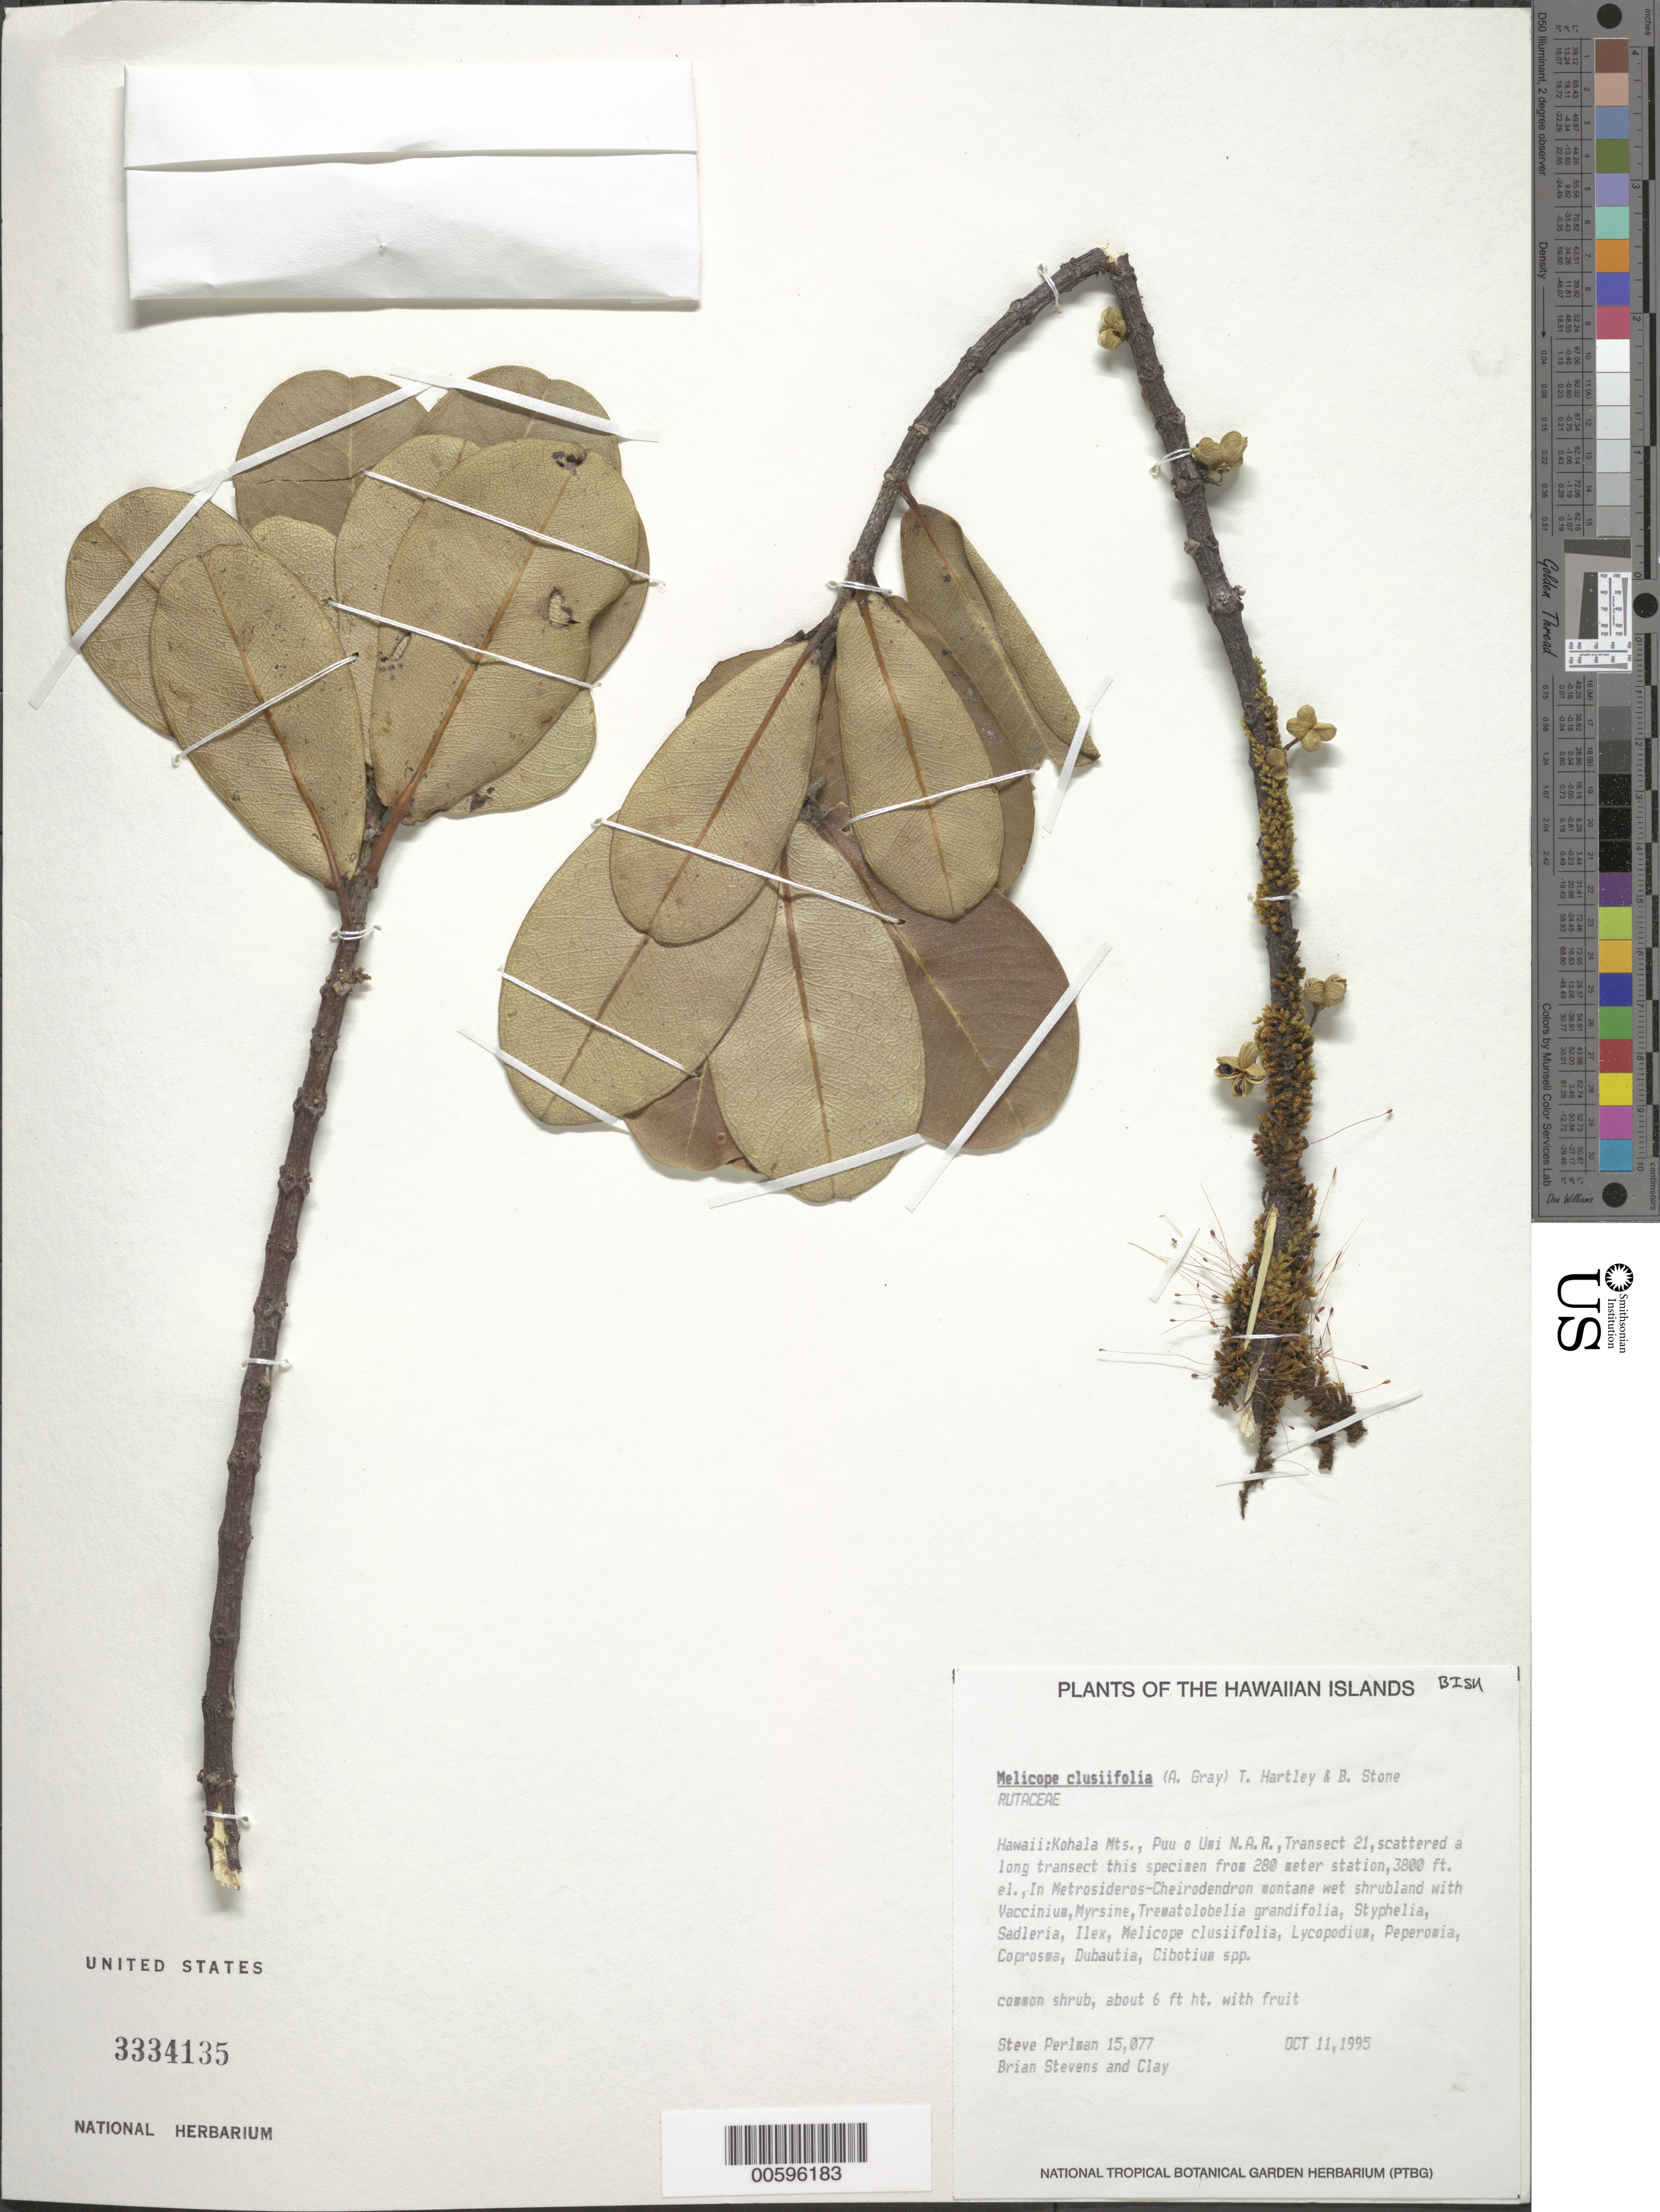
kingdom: Plantae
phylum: Tracheophyta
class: Magnoliopsida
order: Sapindales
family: Rutaceae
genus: Melicope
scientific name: Melicope clusiifolia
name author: (A. Gray) T.G. Hartley & B.C. Stone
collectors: S. P. Perlman, B. Stevens & Clay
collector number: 15077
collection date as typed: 11 Oct 1995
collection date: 1995-10-11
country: United States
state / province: Hawaii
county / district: Hawaii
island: Hawaii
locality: Kohala Mts, Puu o Umi N.A.R., Transect 21, scattered along transect this specimen from 280 meter station.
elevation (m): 1158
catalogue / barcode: US 3334135